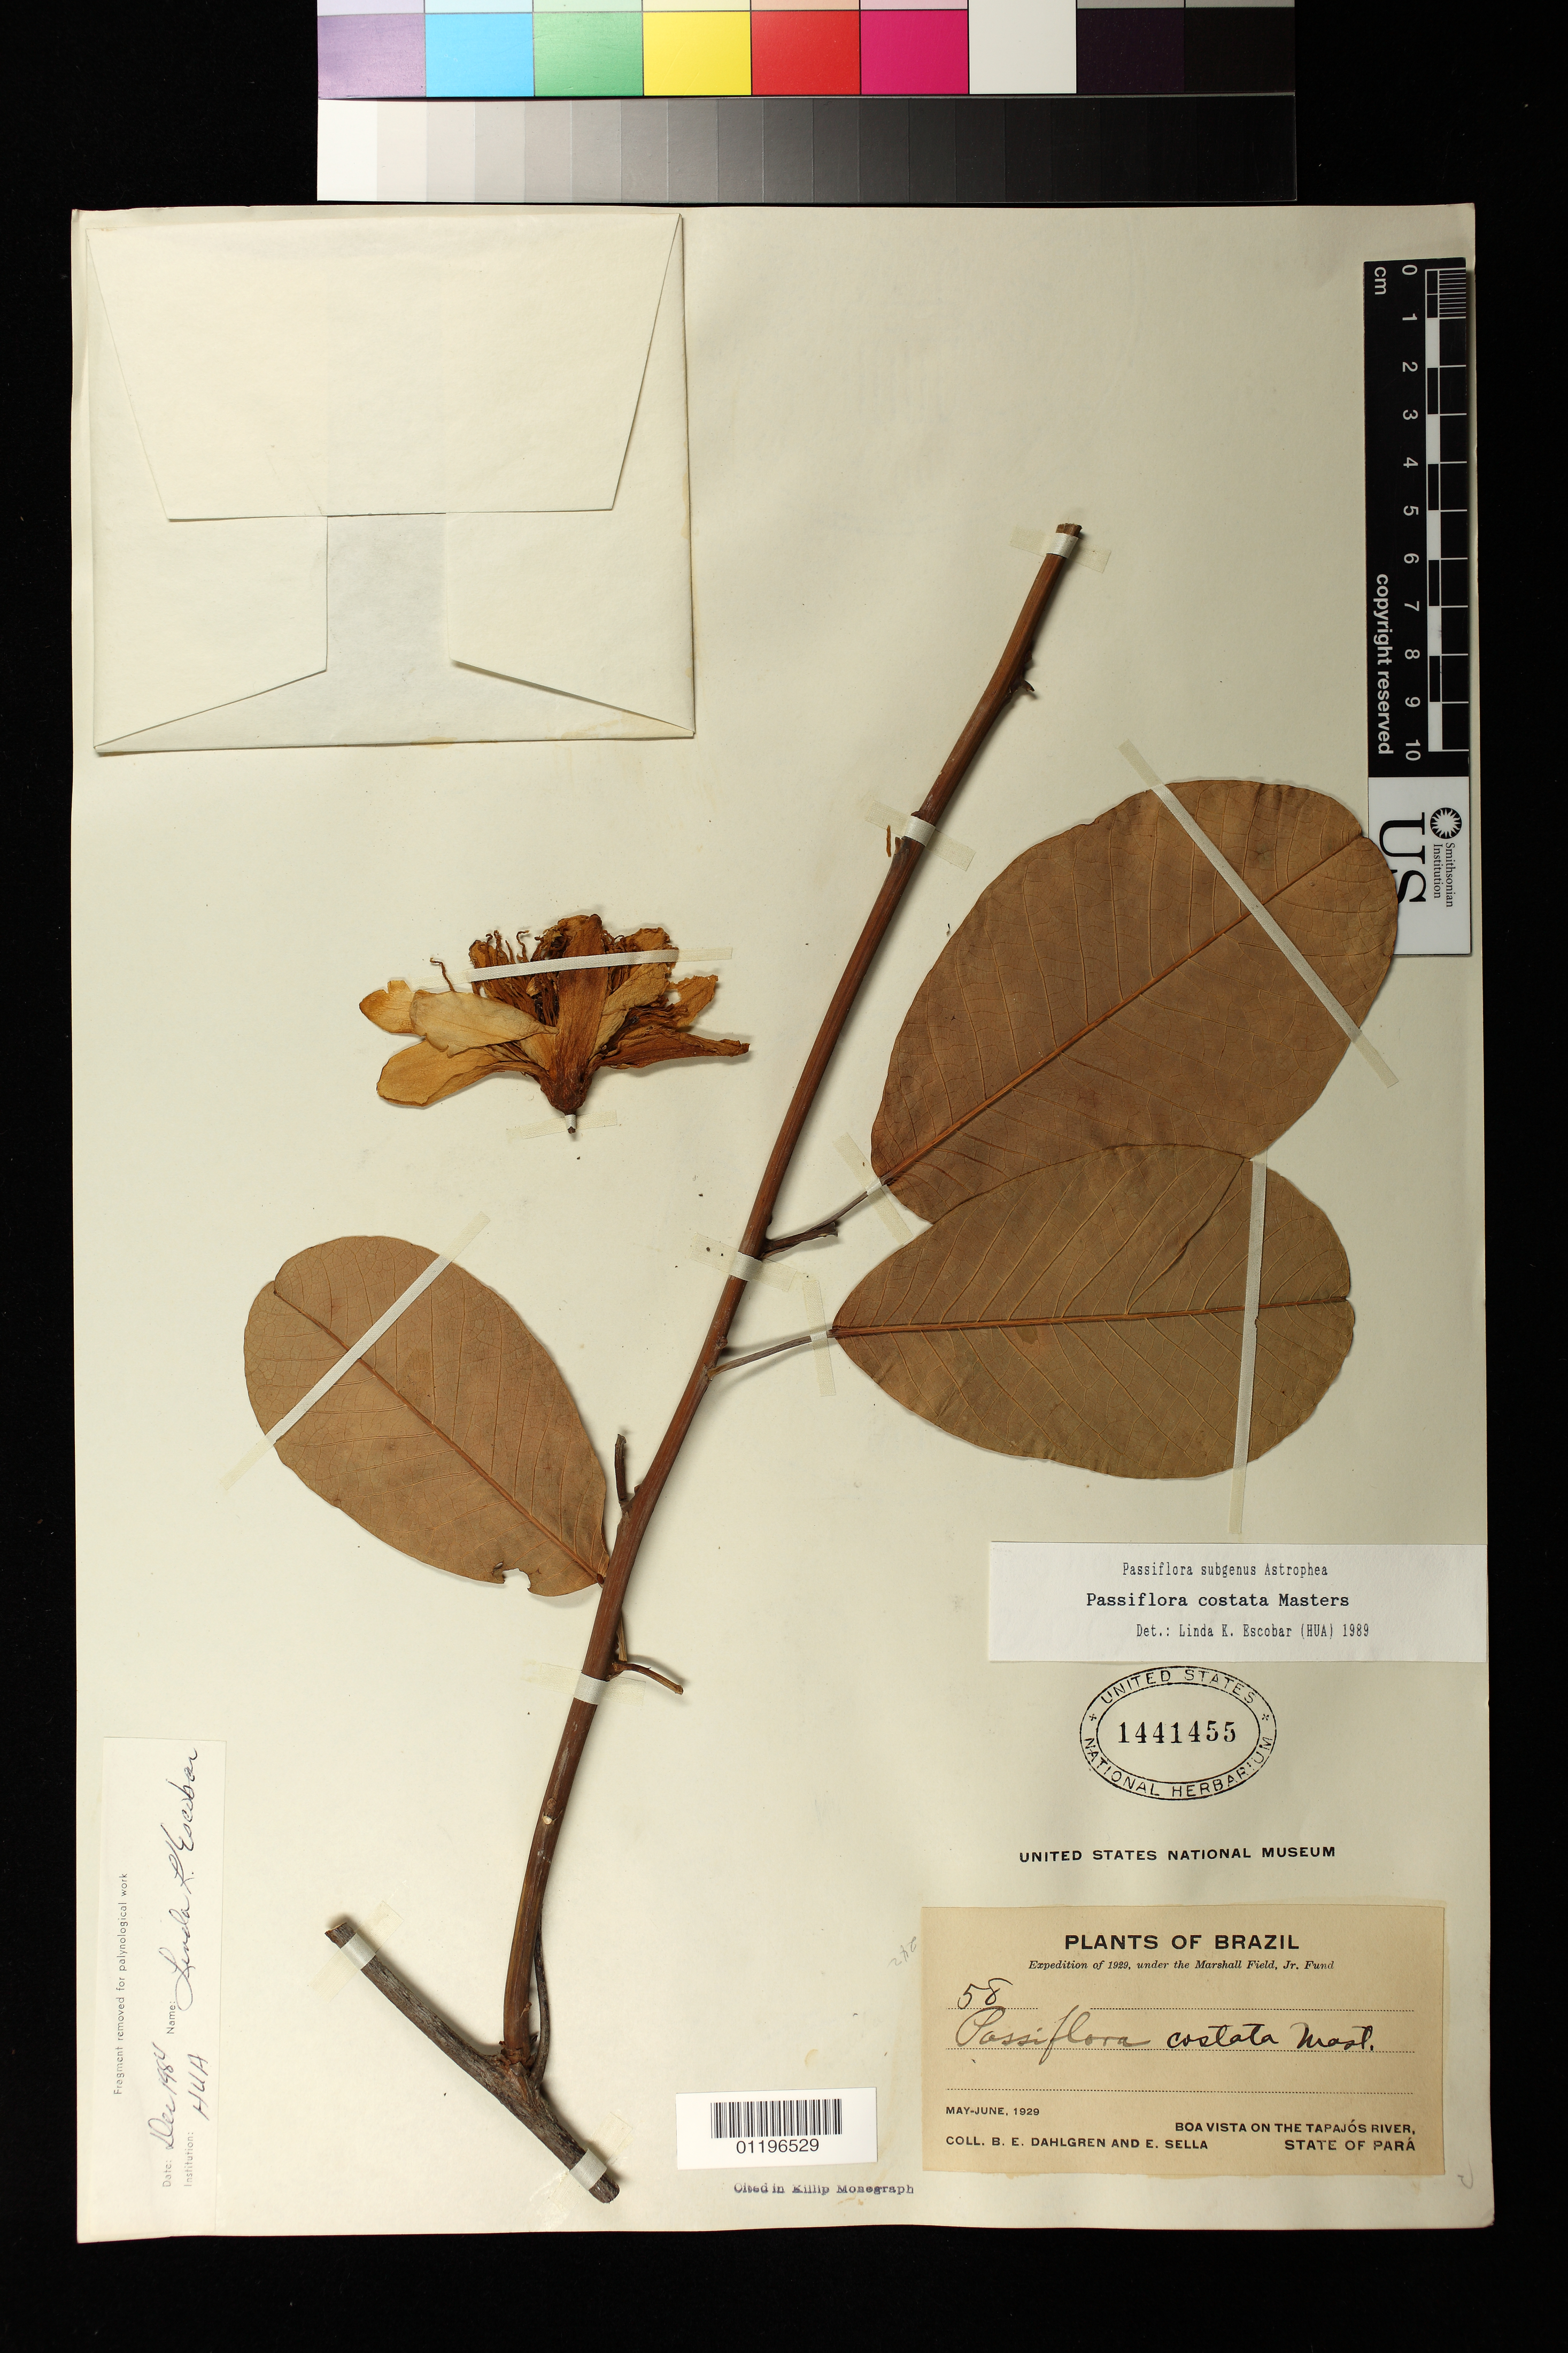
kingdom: Plantae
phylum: Tracheophyta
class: Magnoliopsida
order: Malpighiales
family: Passifloraceae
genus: Passiflora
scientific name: Passiflora costata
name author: Mast.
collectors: B. E. Dahlgren & E. Sella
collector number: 58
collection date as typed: May 1929 to -- Jun 1929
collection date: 1929-05/1929-06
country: Brazil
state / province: Pará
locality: Boa Vista on the Tapajos River, State of Para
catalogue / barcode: US 1441455